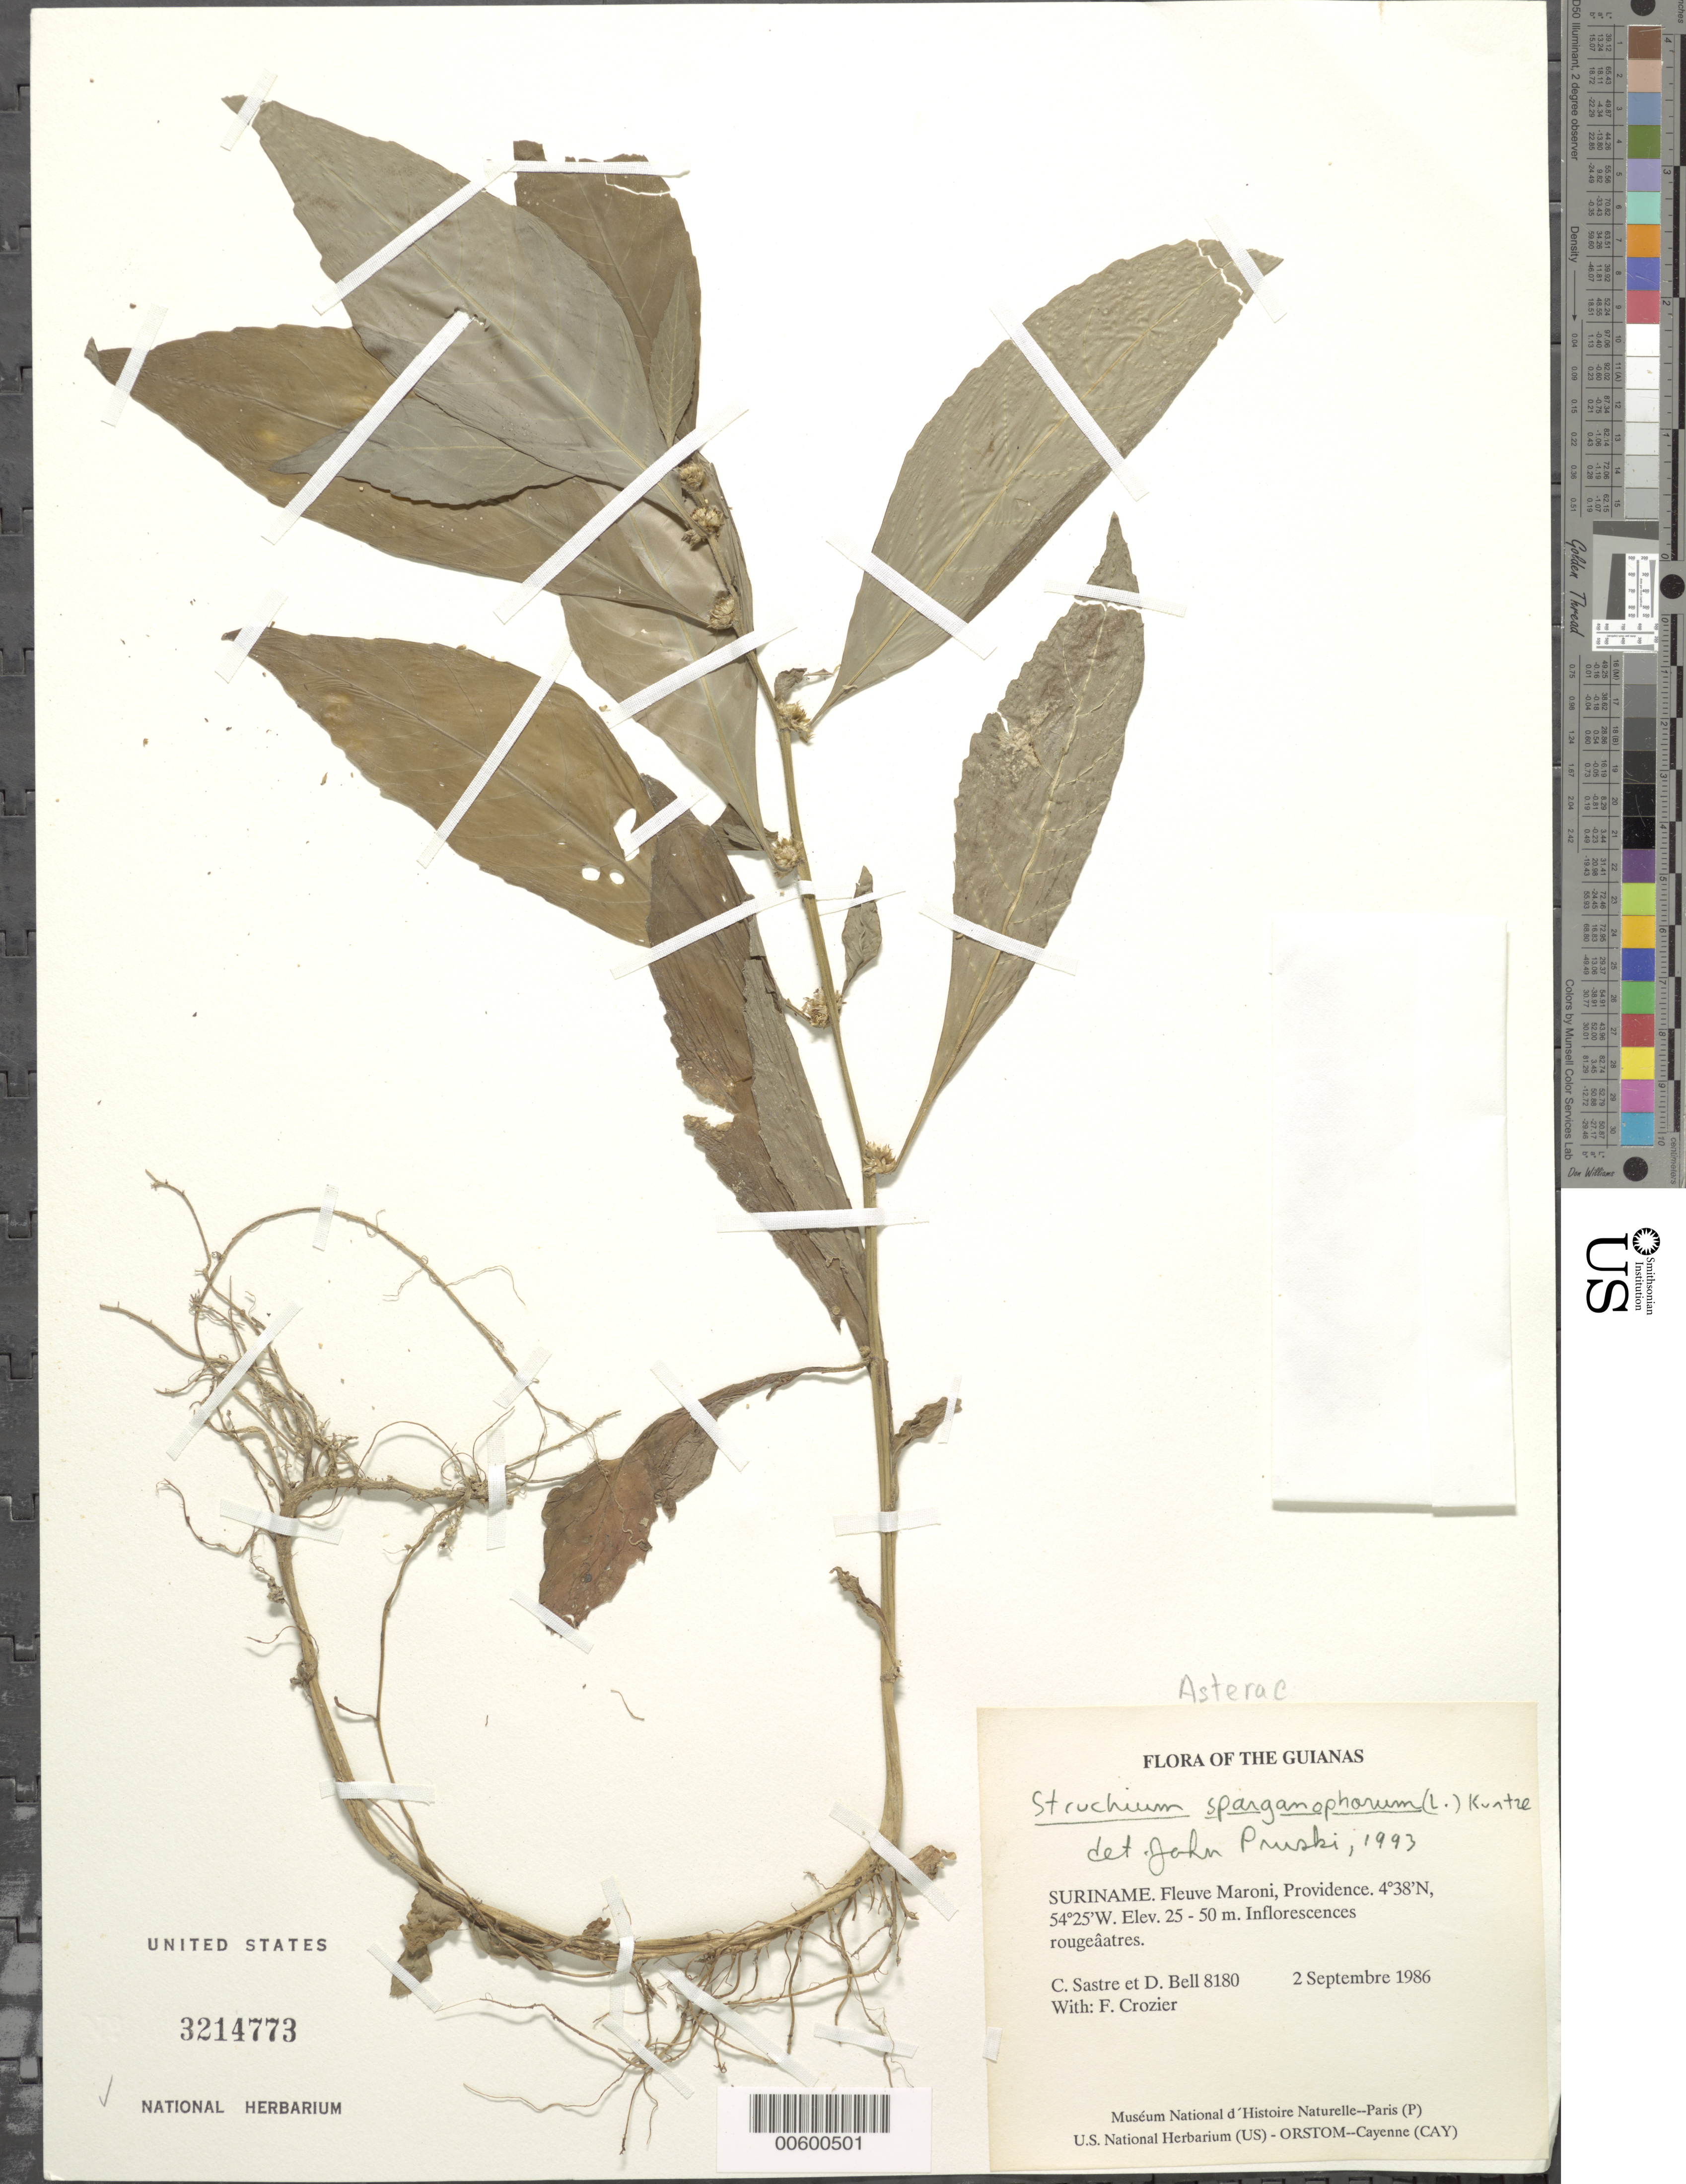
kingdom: Plantae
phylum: Tracheophyta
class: Magnoliopsida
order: Asterales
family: Asteraceae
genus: Struchium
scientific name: Struchium sparganophorum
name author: (L.) Kuntze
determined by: Funk, Vicki A., (BOT), Smithsonian Institution - National Museum of Natural History (UNITED STATES)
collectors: C. H. L. Sastre, D. A. Bell & F. Crozier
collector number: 8180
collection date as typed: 2 September 1986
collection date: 1986-09-02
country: Suriname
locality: Fleuve Maroni, Providence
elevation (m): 25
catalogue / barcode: US 3214773